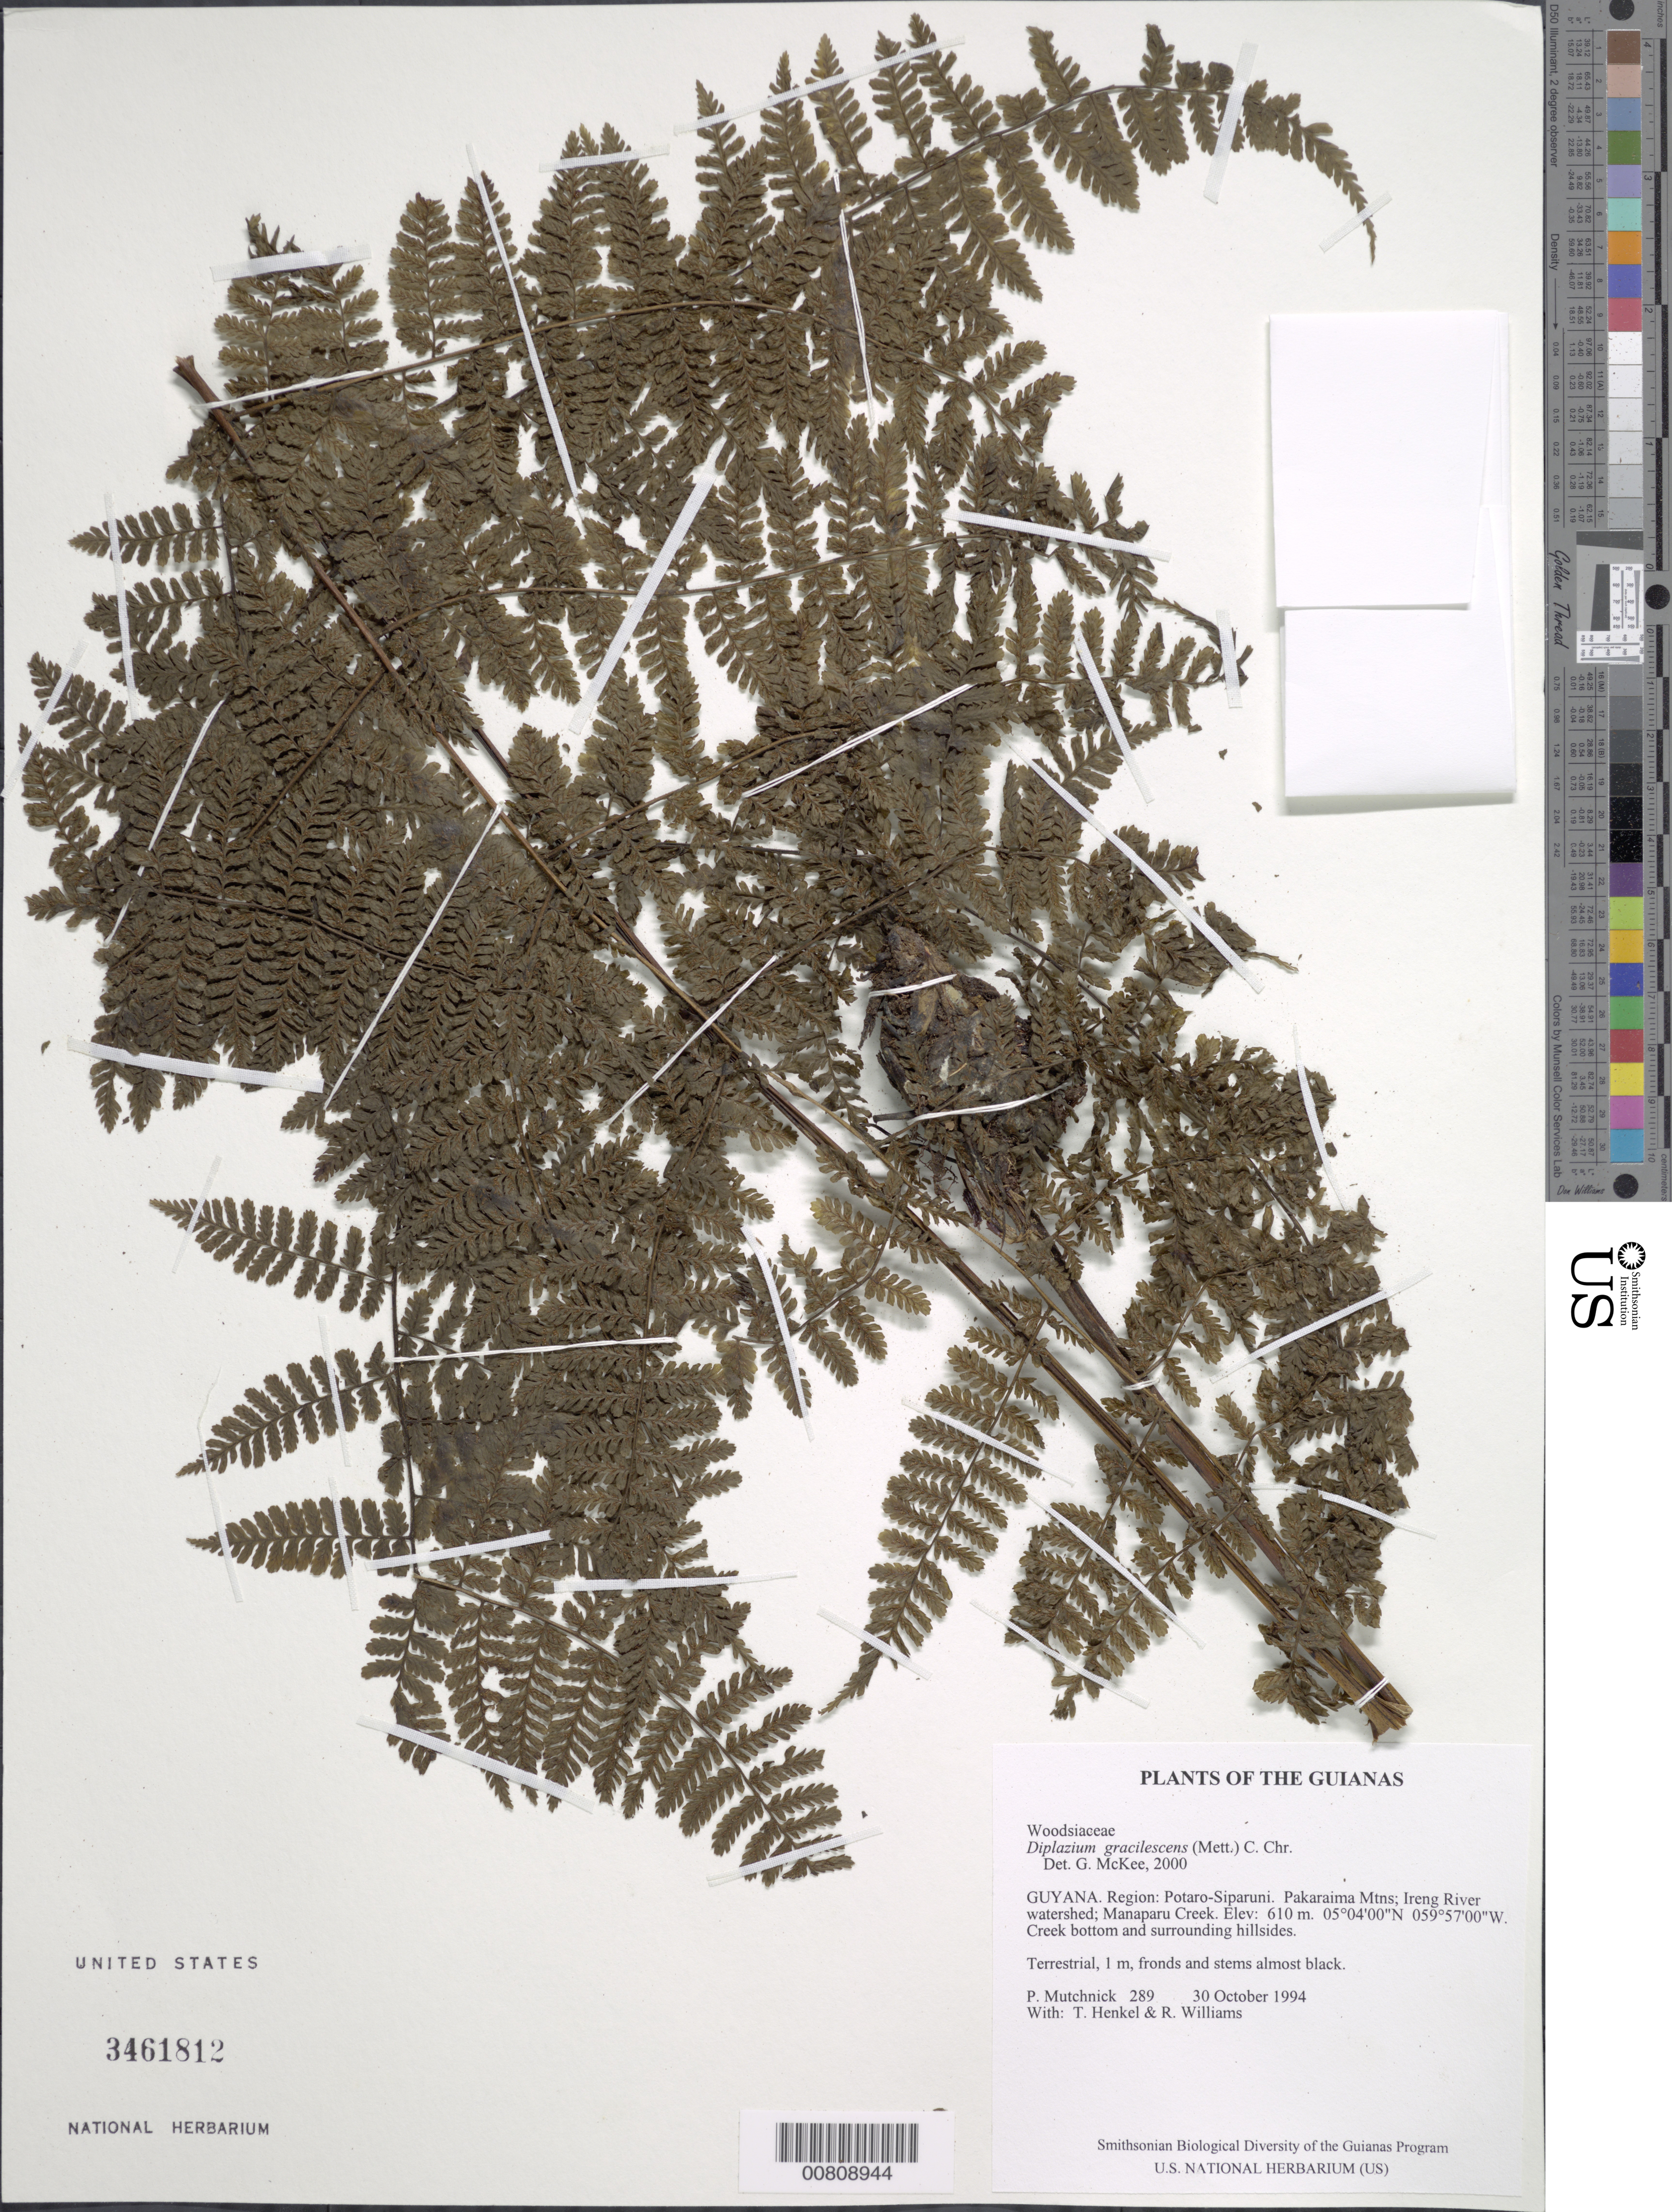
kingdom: Plantae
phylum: Tracheophyta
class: Polypodiopsida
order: Polypodiales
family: Athyriaceae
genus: Diplazium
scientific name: Diplazium gracilescens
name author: (Mett.) C. Chr.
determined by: McKee, G. S., (US), NMNH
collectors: P. Mutchnick, T. Henkel & R. Williams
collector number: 289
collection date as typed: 30 October 1994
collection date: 1994-10-30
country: Guyana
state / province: Potaro-Siparuni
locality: Pakaraima Mtns; Ireng River watershed; Manaparu Creek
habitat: Creek bottom and surrounding hillsides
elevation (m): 610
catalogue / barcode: US 3461812